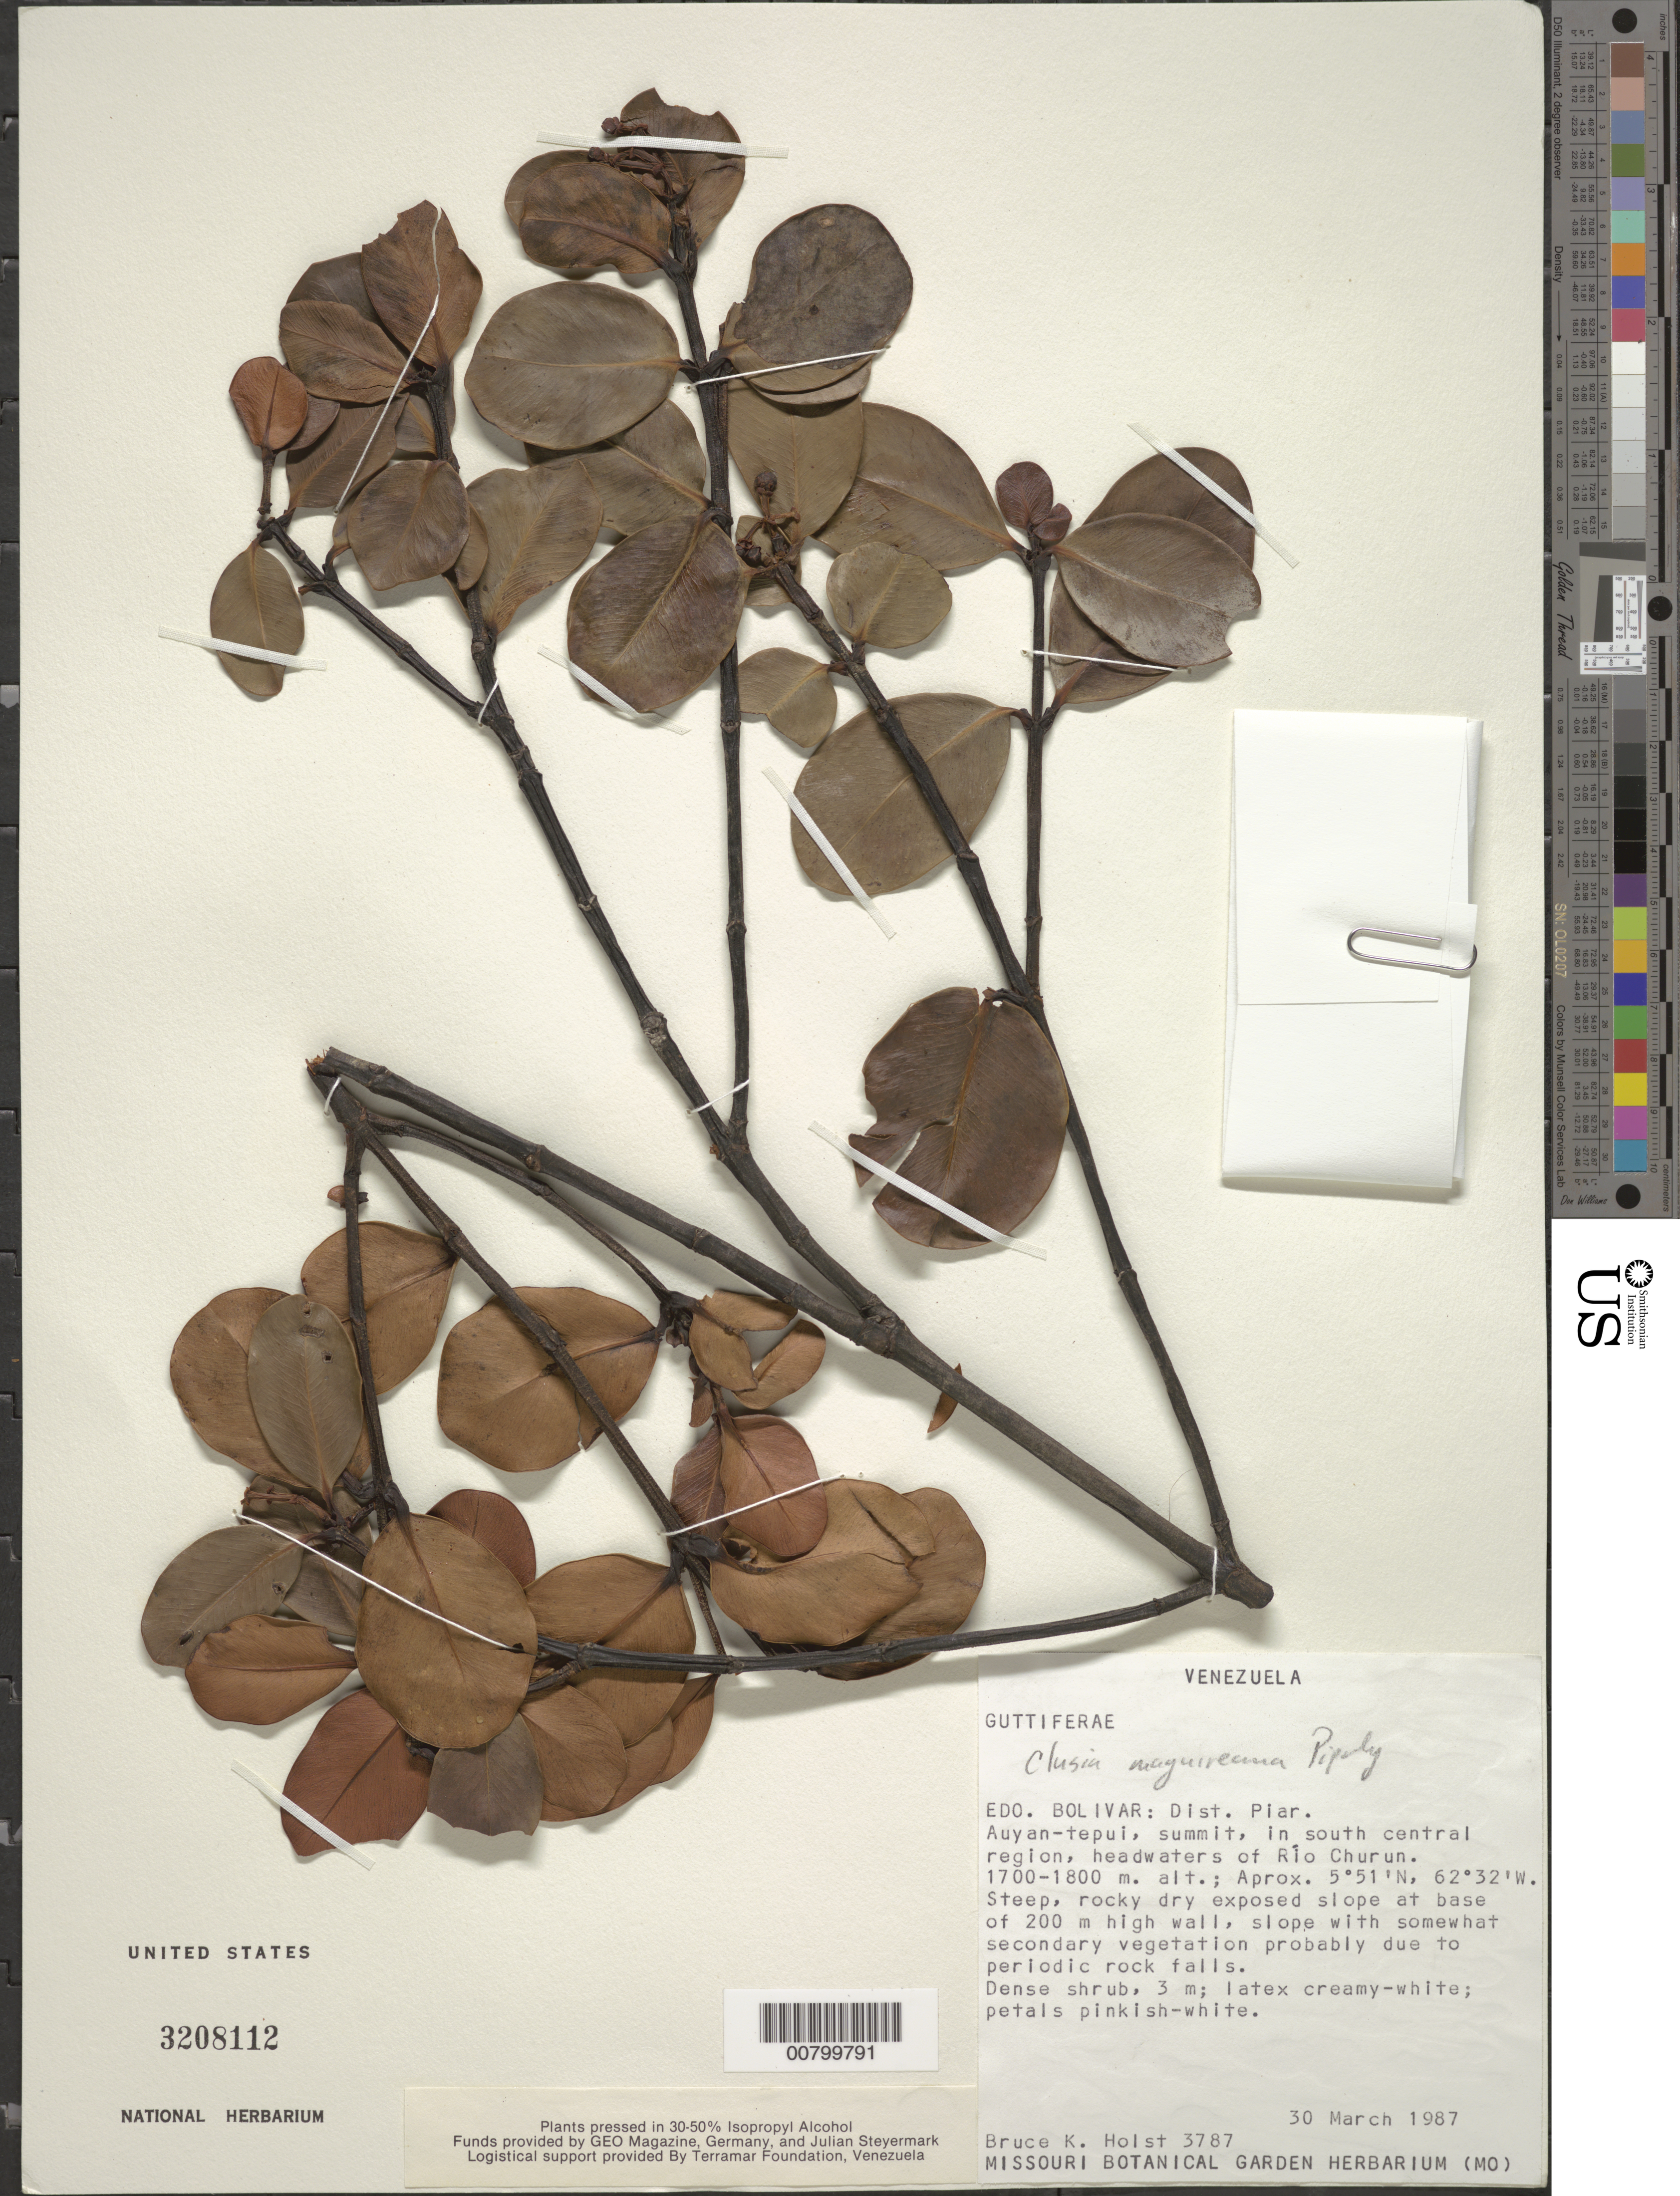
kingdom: Plantae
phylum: Tracheophyta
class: Magnoliopsida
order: Malpighiales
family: Clusiaceae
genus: Clusia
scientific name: Clusia maguireana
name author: Pipoly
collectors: B. Holst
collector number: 3787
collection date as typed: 30-Mar-87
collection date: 1987-03-30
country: Venezuela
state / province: Bolívar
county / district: Piar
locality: Auyan-tepuí, summit, south-central region, headwaters of Río Churún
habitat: Steep rocky dry exposed slope with somewhat secondary vegetation due to periodic rock falls.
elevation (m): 1700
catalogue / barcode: US 3208112